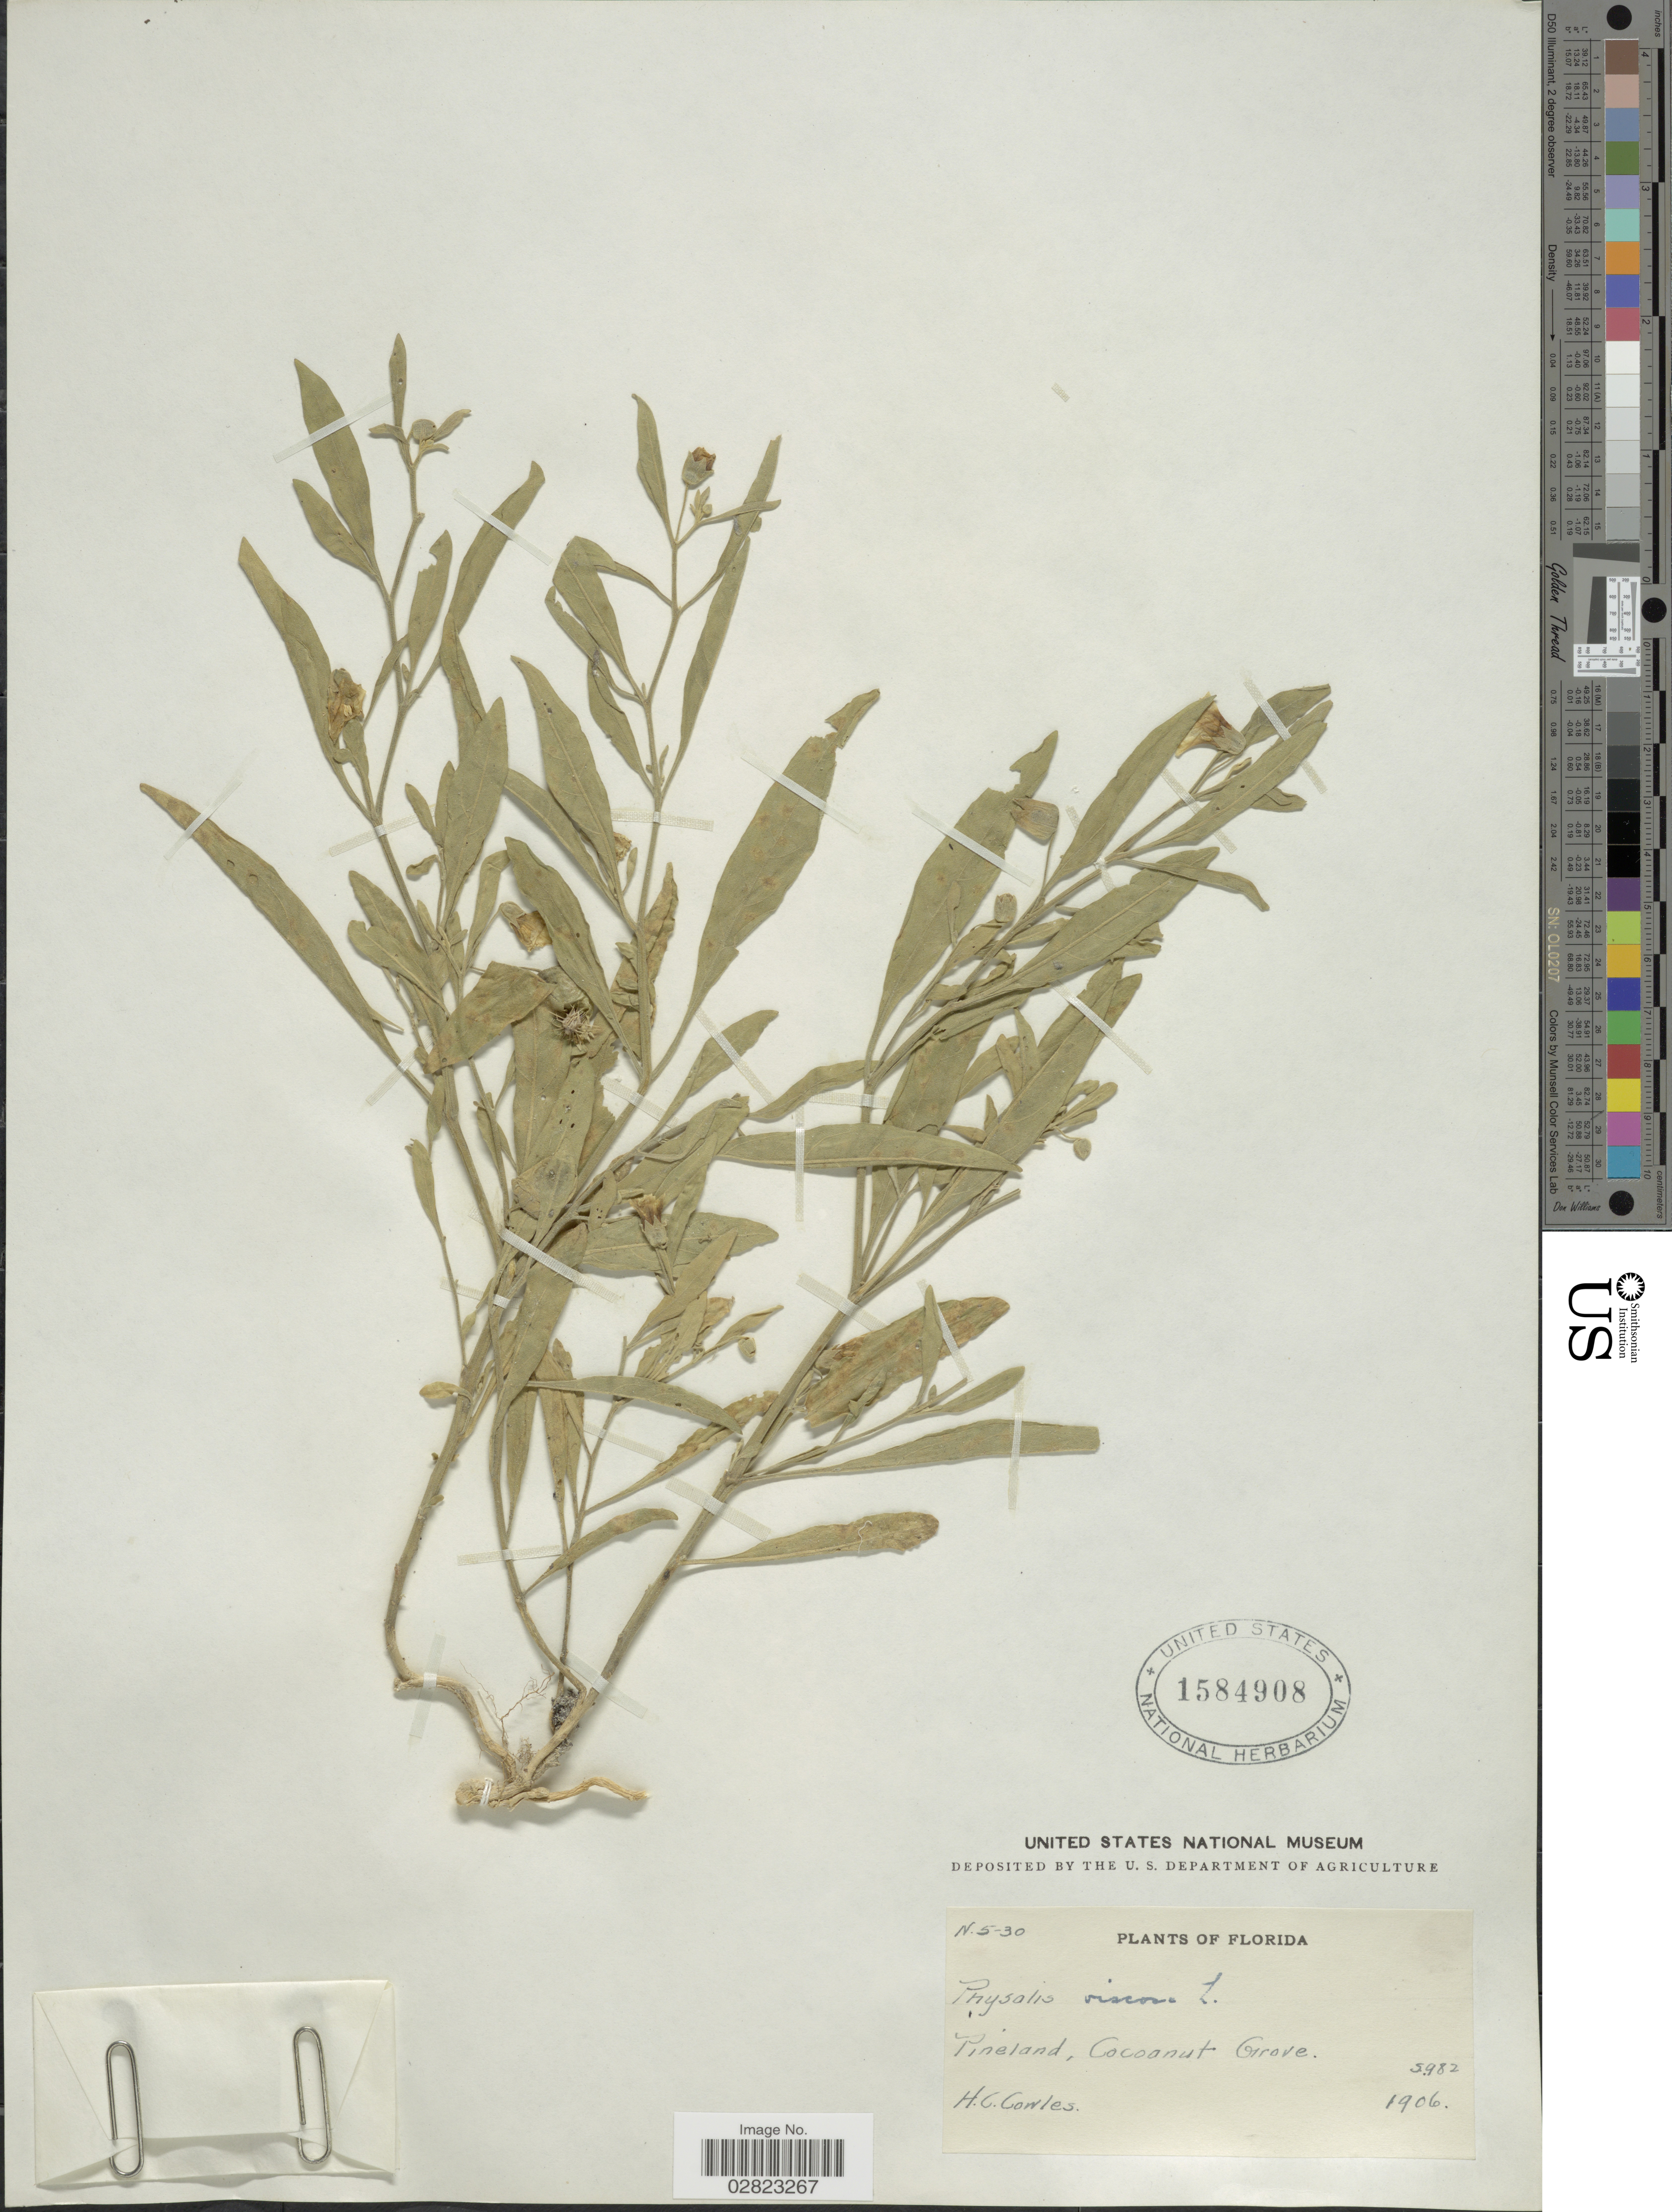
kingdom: Plantae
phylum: Tracheophyta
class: Magnoliopsida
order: Solanales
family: Solanaceae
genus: Physalis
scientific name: Physalis elliottii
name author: Kunze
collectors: H. Cowles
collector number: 5-30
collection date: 1906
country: United States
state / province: Florida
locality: Pineland, Cocoanut Grove.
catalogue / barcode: US 1584908